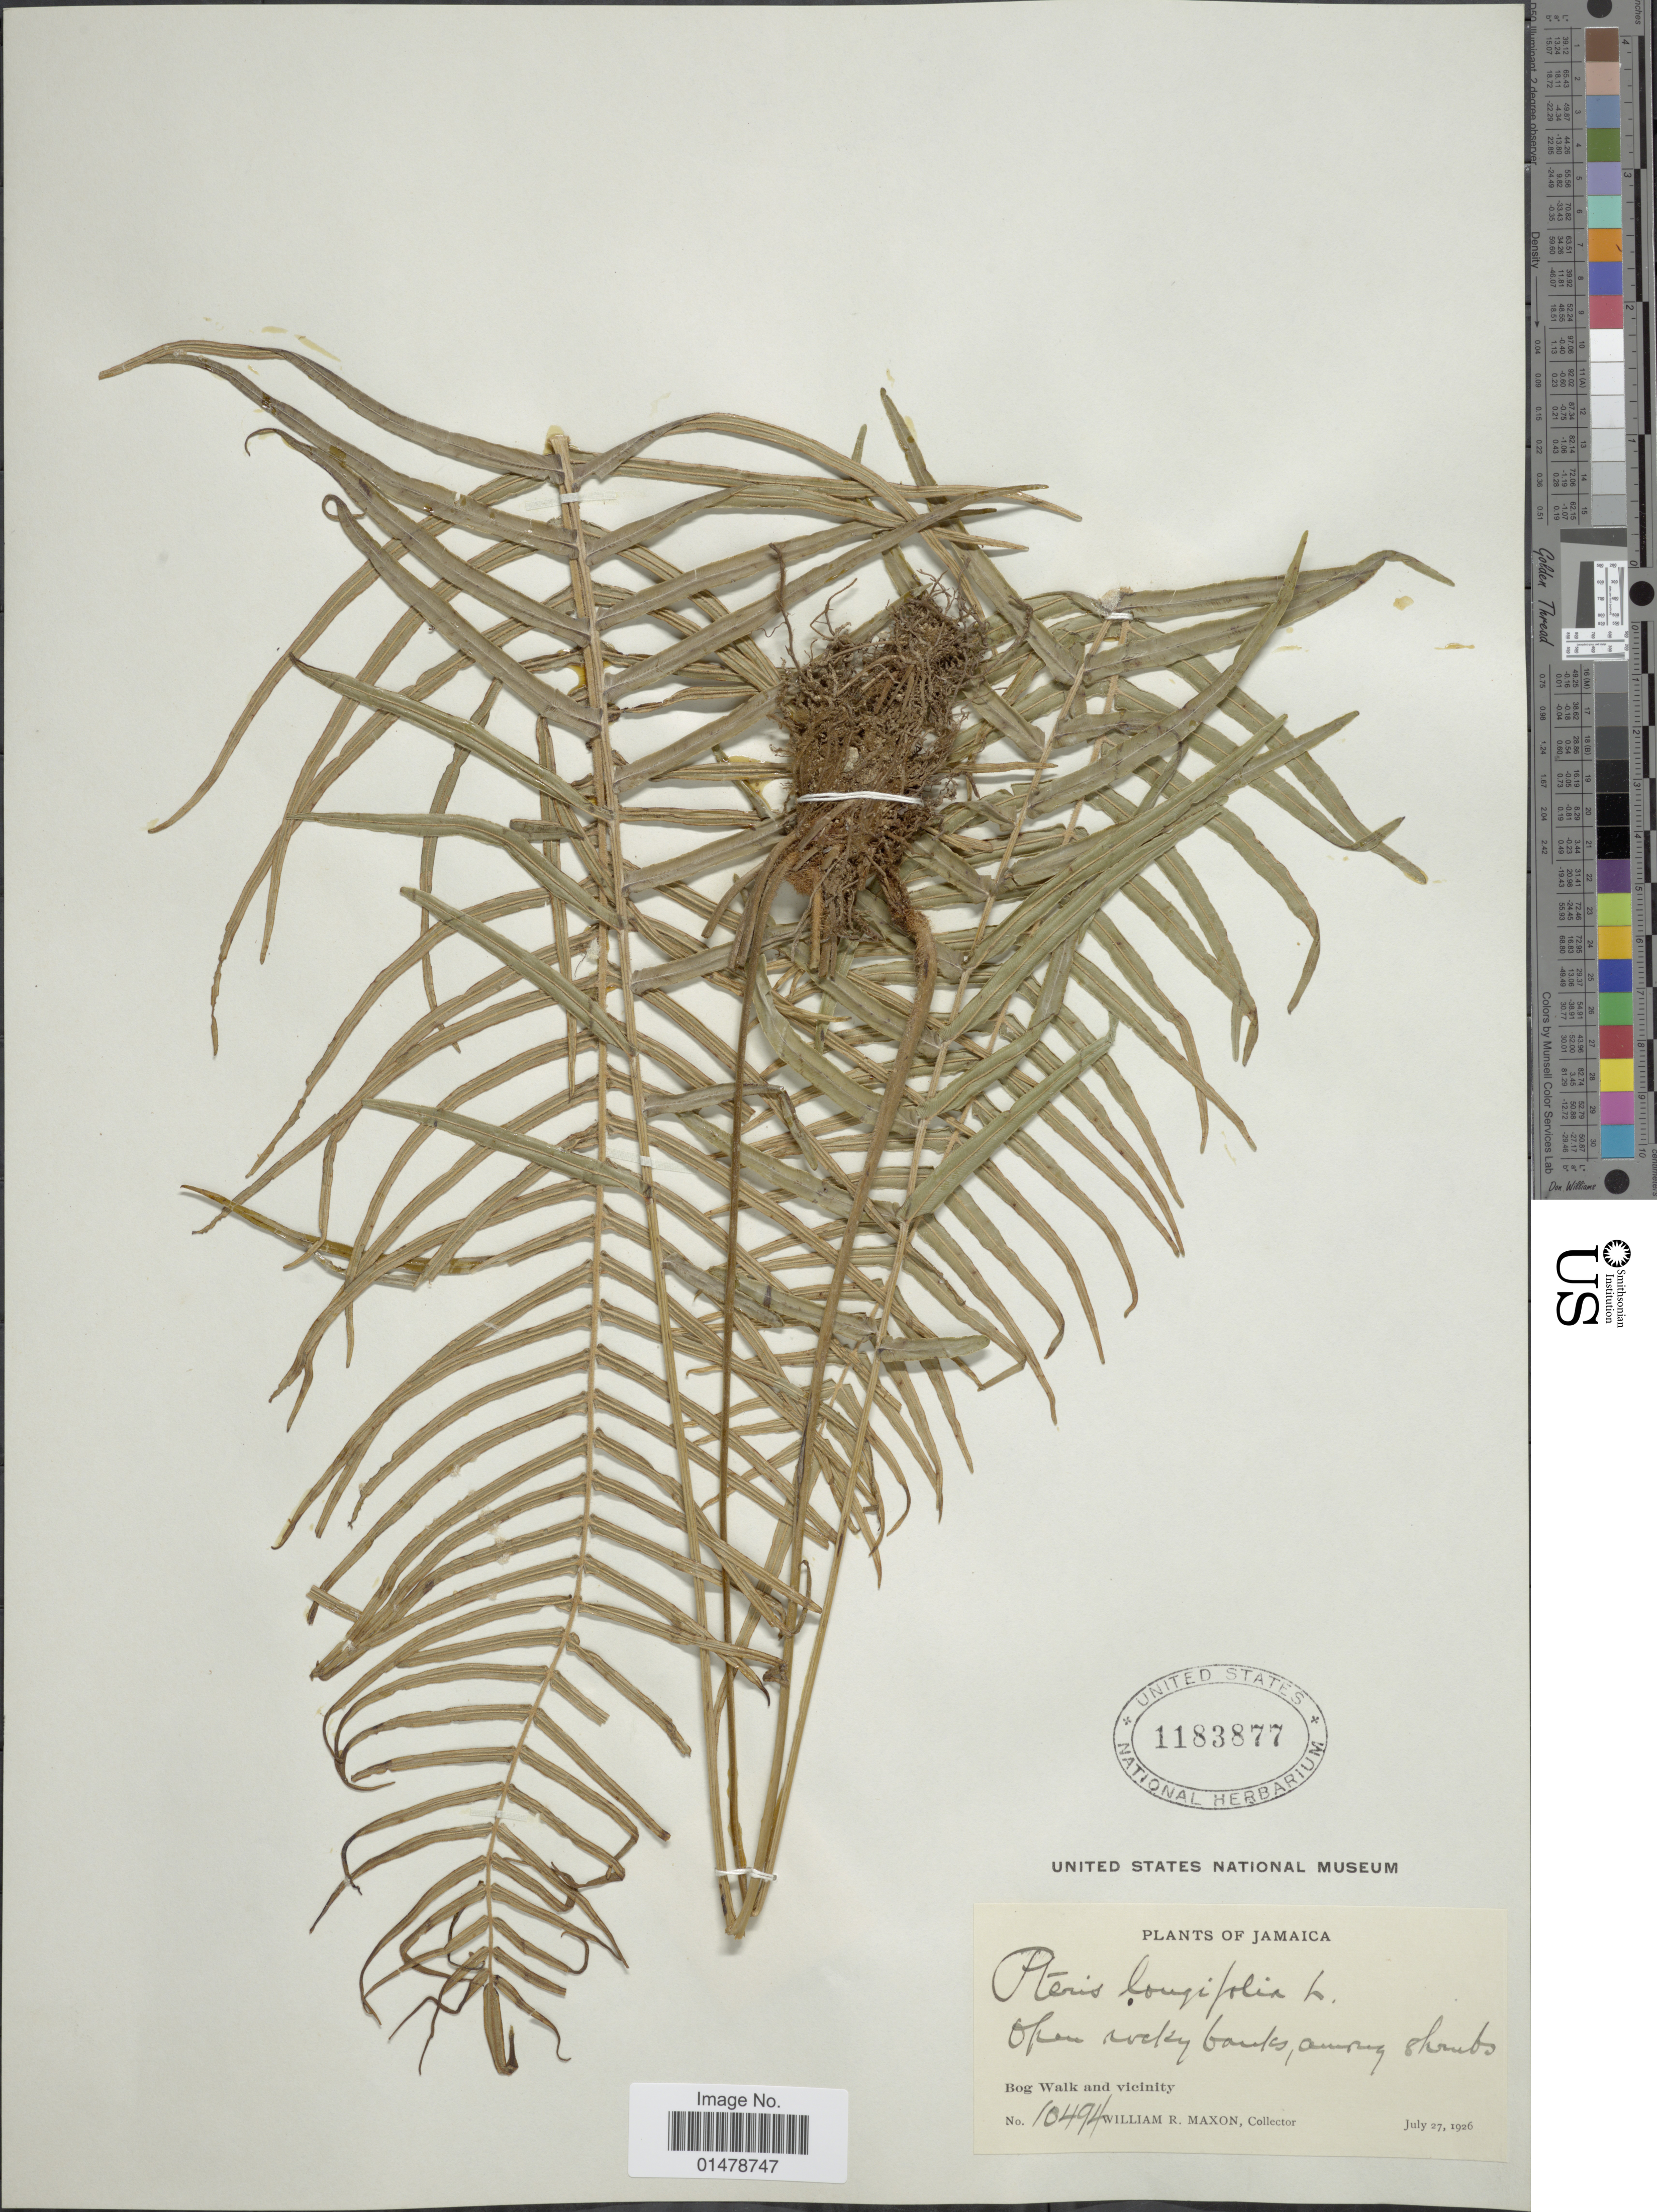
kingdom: Plantae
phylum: Tracheophyta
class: Polypodiopsida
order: Polypodiales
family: Pteridaceae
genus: Pteris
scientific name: Pteris longifolia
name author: L.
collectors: W. R. Maxon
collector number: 10494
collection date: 1926-07-27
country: Jamaica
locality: Bog Walk and vicinity.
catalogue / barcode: US 1183877